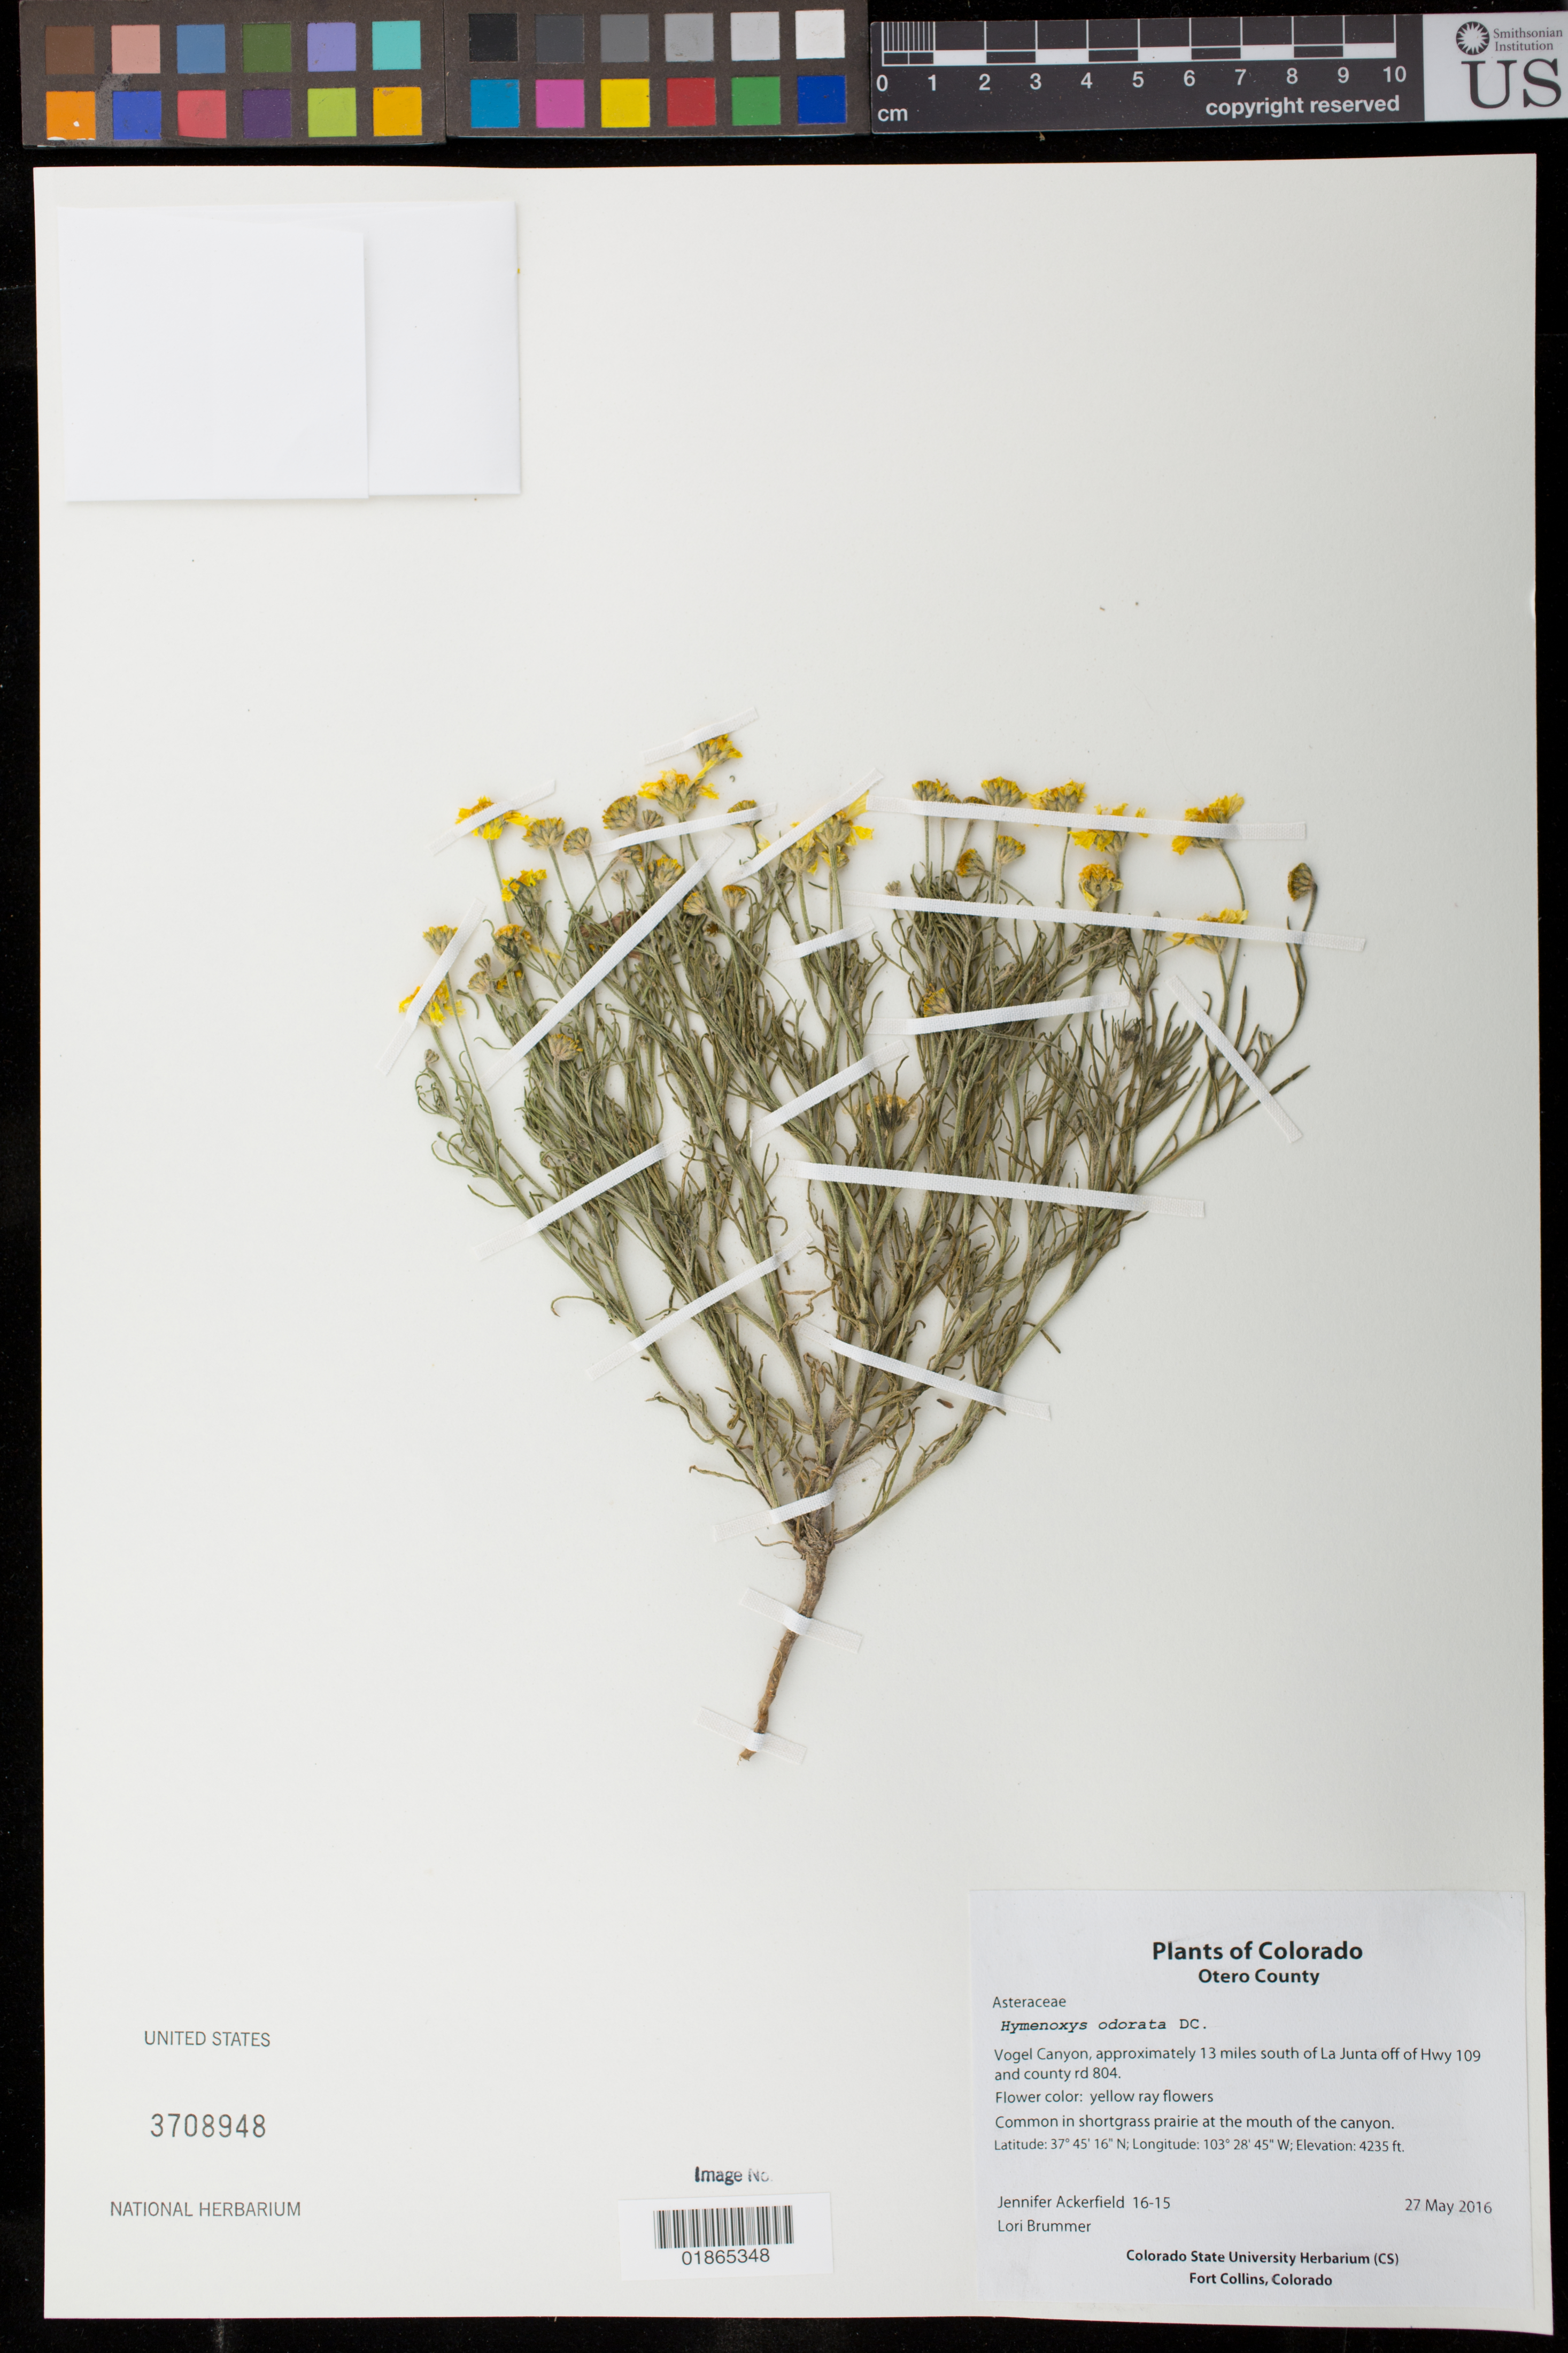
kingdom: Plantae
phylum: Tracheophyta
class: Magnoliopsida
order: Asterales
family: Asteraceae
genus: Hymenoxys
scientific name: Hymenoxys odorata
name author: DC.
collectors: J. Ackerfield & L. Brummer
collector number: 16-15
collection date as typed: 27 May 2016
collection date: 2016-05-27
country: United States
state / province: Colorado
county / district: Otero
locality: Vogel Canyon, Approx. 13 mi S of La Junta off of Hwy 109 and country rd 804.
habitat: Common in shortgrass prairie at the mouth of the canyon.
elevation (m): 1291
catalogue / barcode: US 3708948